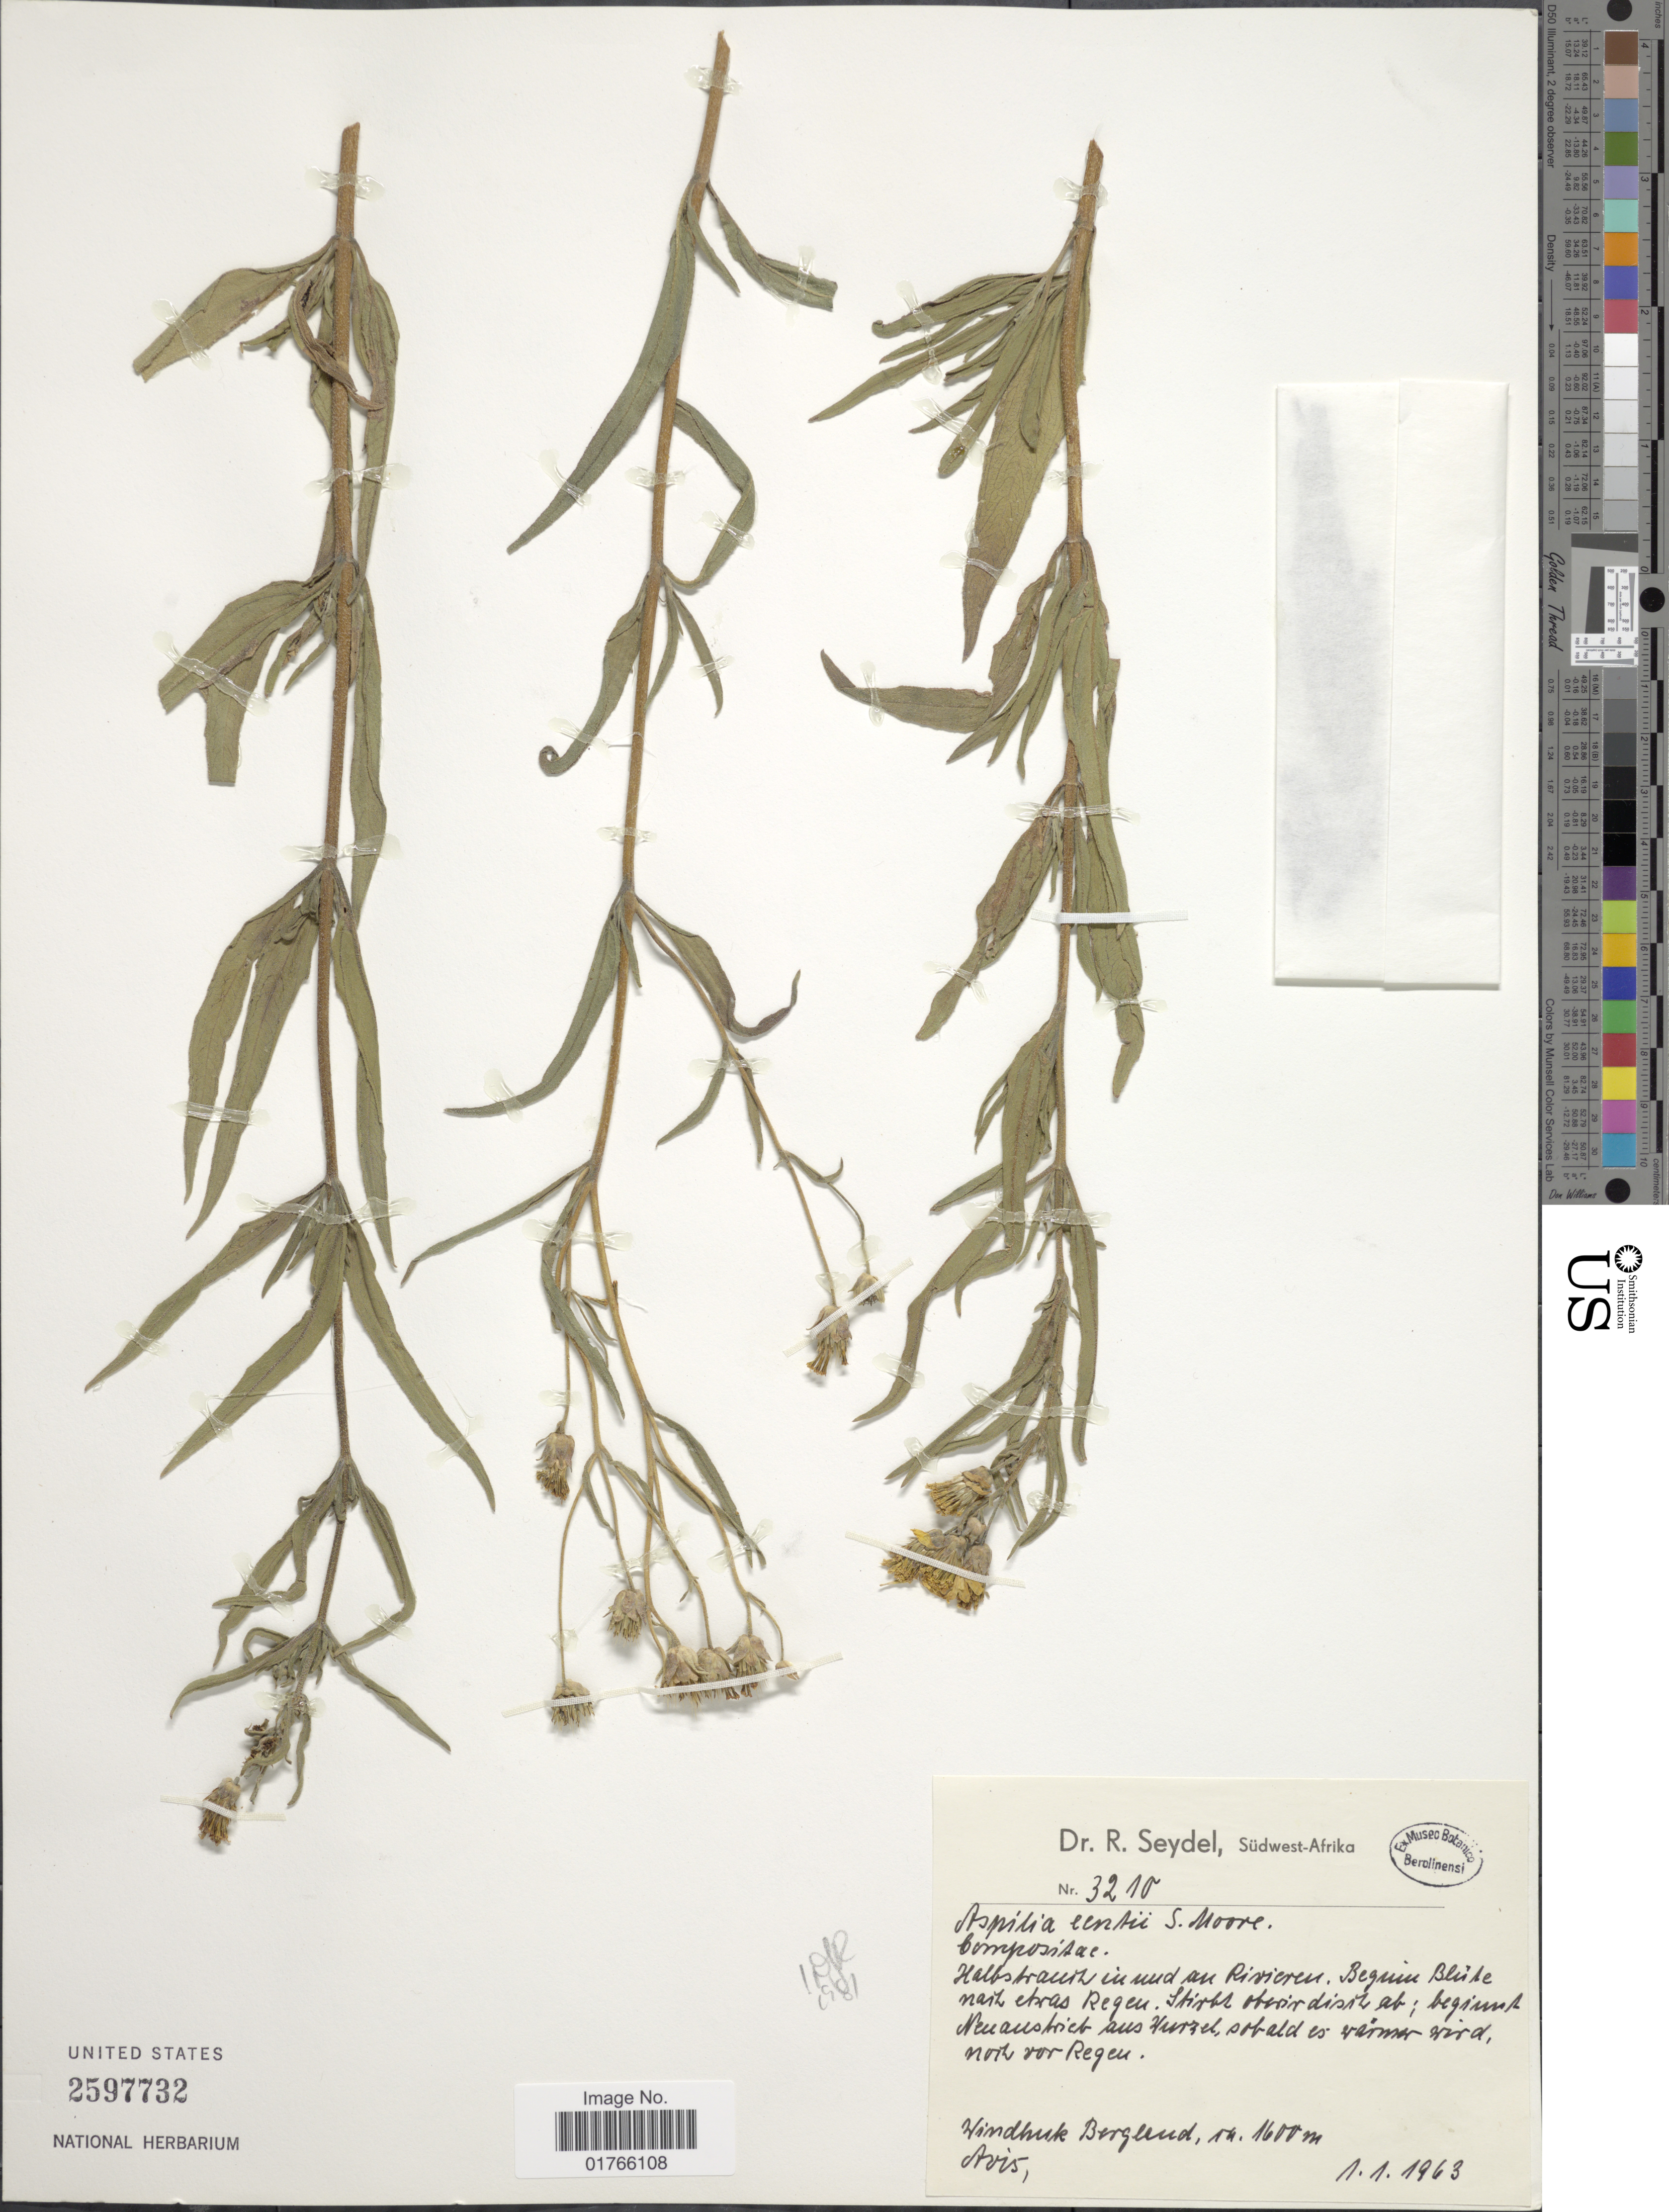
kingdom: Plantae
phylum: Tracheophyta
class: Magnoliopsida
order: Asterales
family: Asteraceae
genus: Aspilia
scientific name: Aspilia eenii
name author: S. Moore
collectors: R. Seydel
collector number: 3210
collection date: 1963-01-01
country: Namibia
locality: Sudwest-Afrika, Windhuk Bergland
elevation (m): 1600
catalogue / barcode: US 2597732